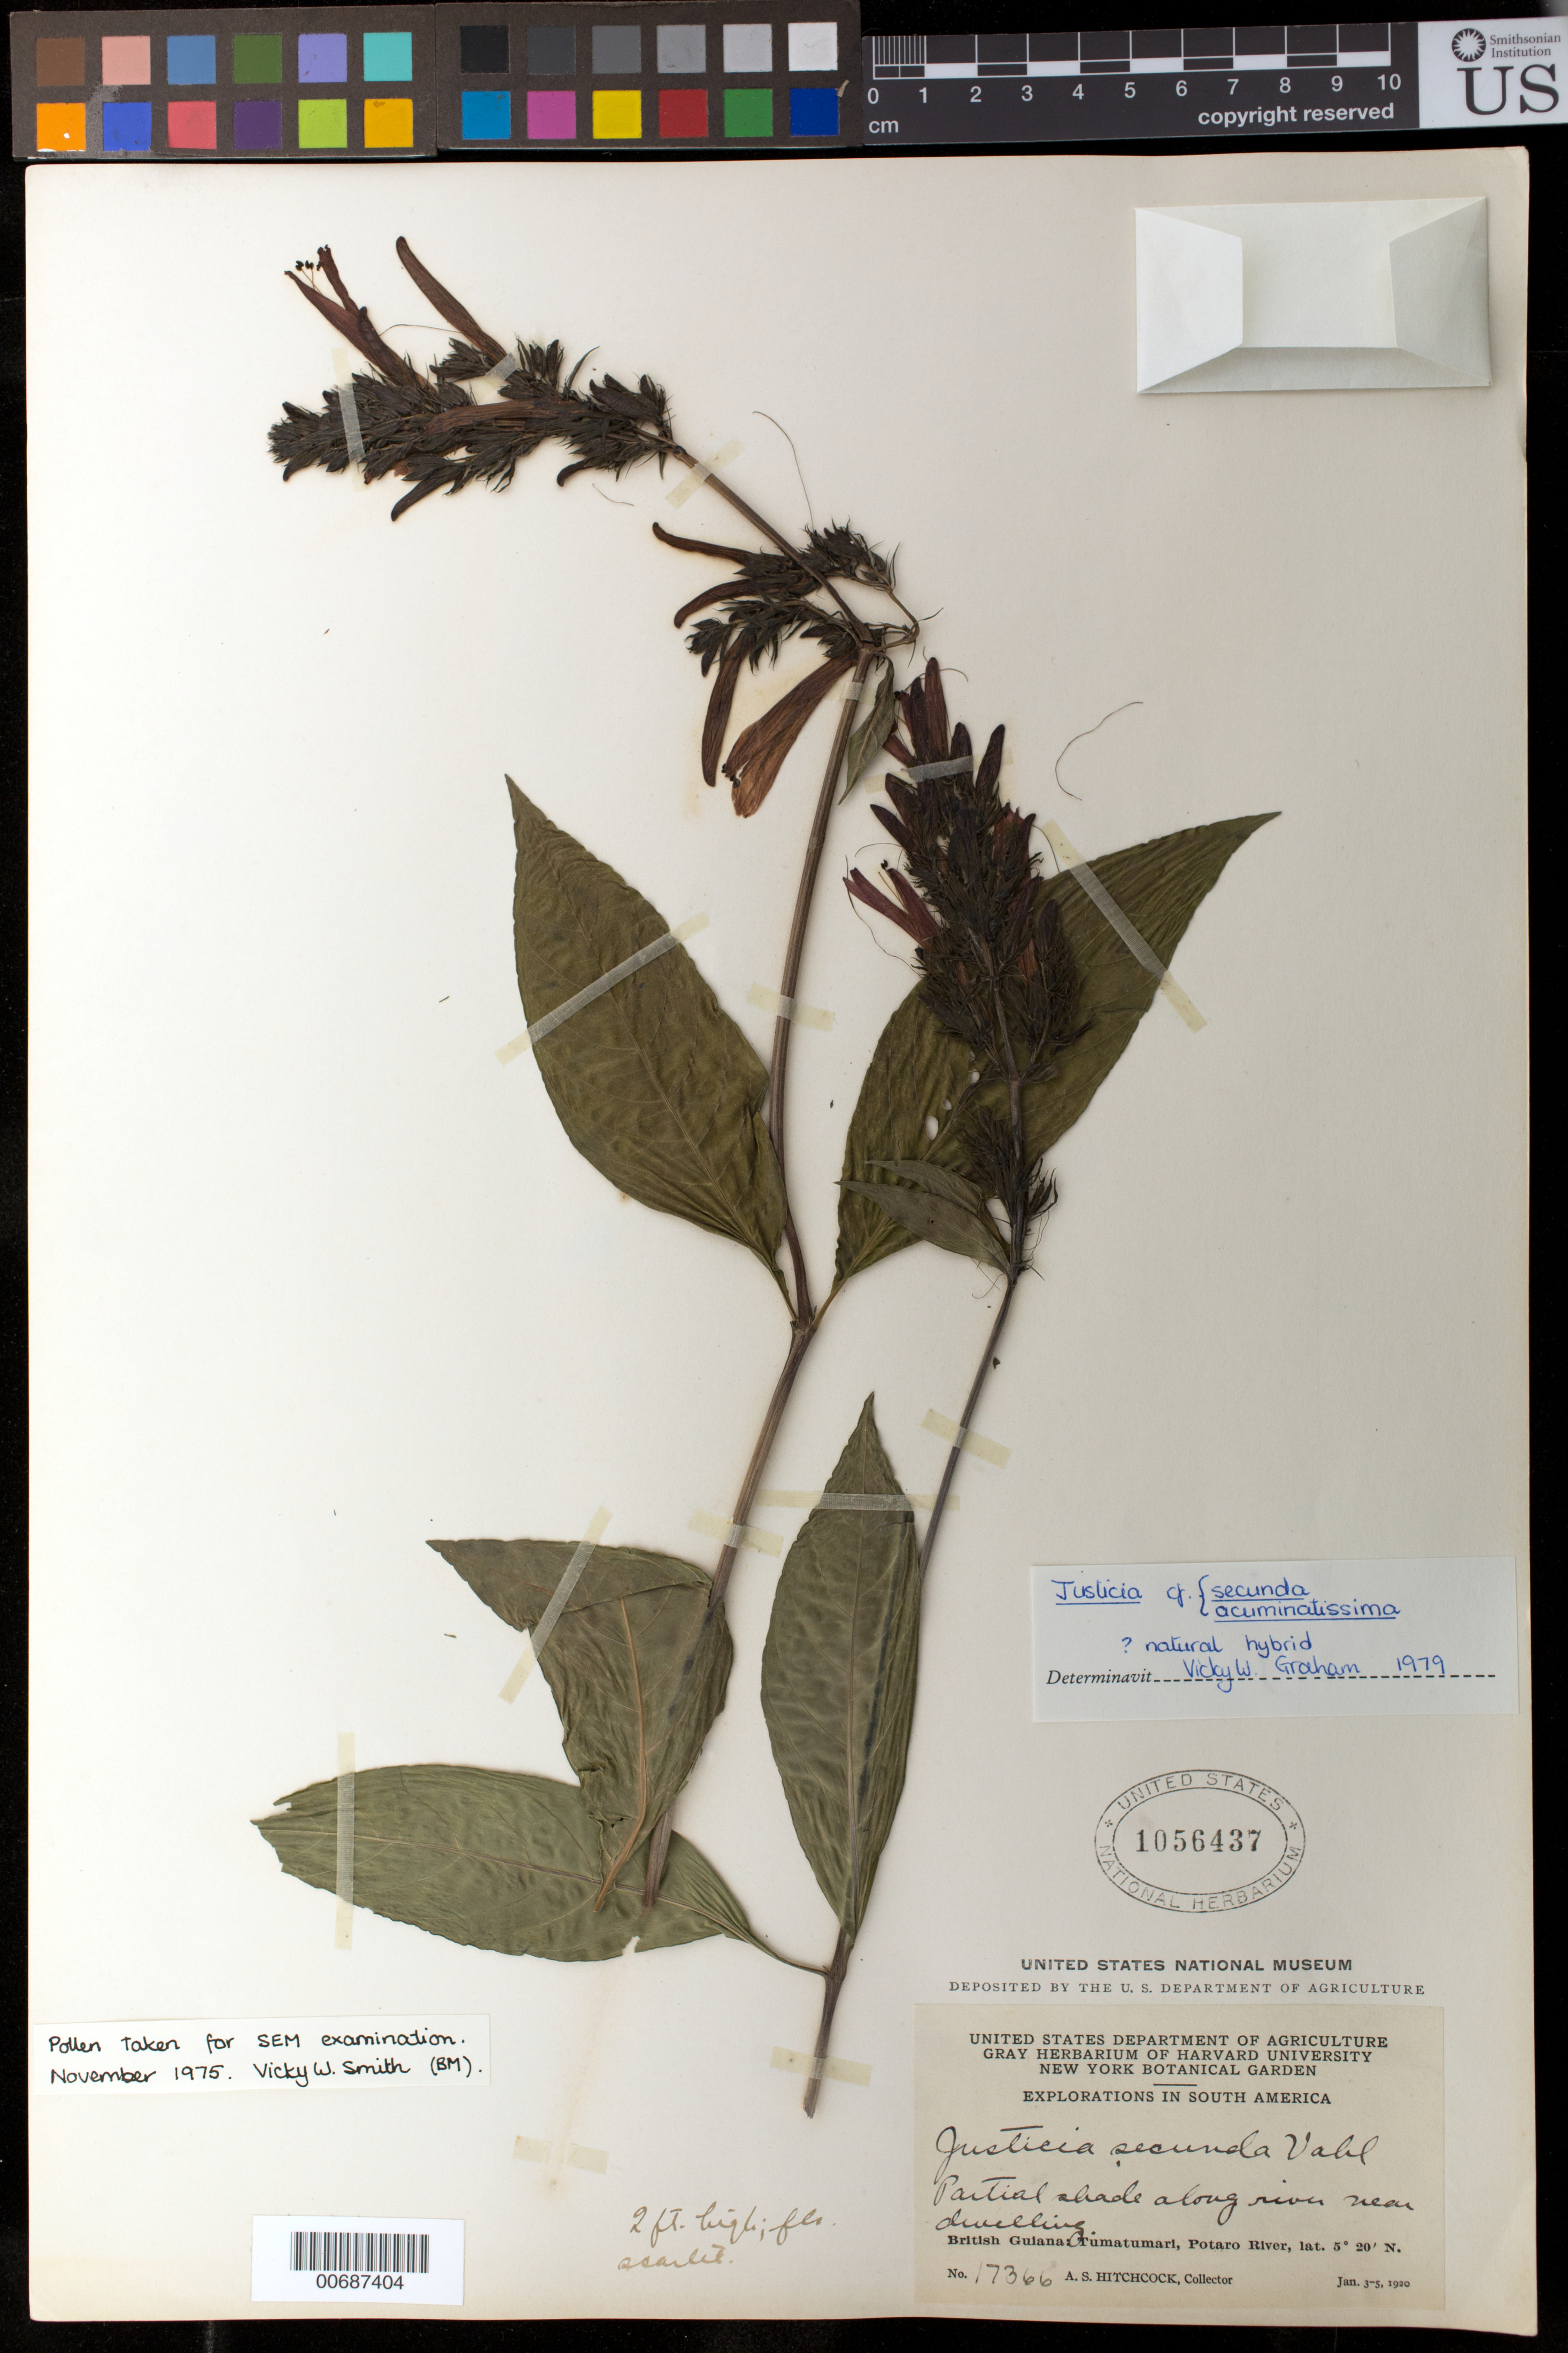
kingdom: Plantae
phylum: Tracheophyta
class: Magnoliopsida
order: Lamiales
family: Acanthaceae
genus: Justicia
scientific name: Justicia acuminatissima x J. secunda Vahl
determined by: Graham, V. W.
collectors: A. S. Hitchcock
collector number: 17366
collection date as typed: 3-Jan-20 to 5-Jan-20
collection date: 1920-01-03/1920-01-05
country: Guyana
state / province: Potaro-Siparuni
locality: Tumatumari Village, Potaro R.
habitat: Partial shade along river near dwelling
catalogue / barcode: US 1056437